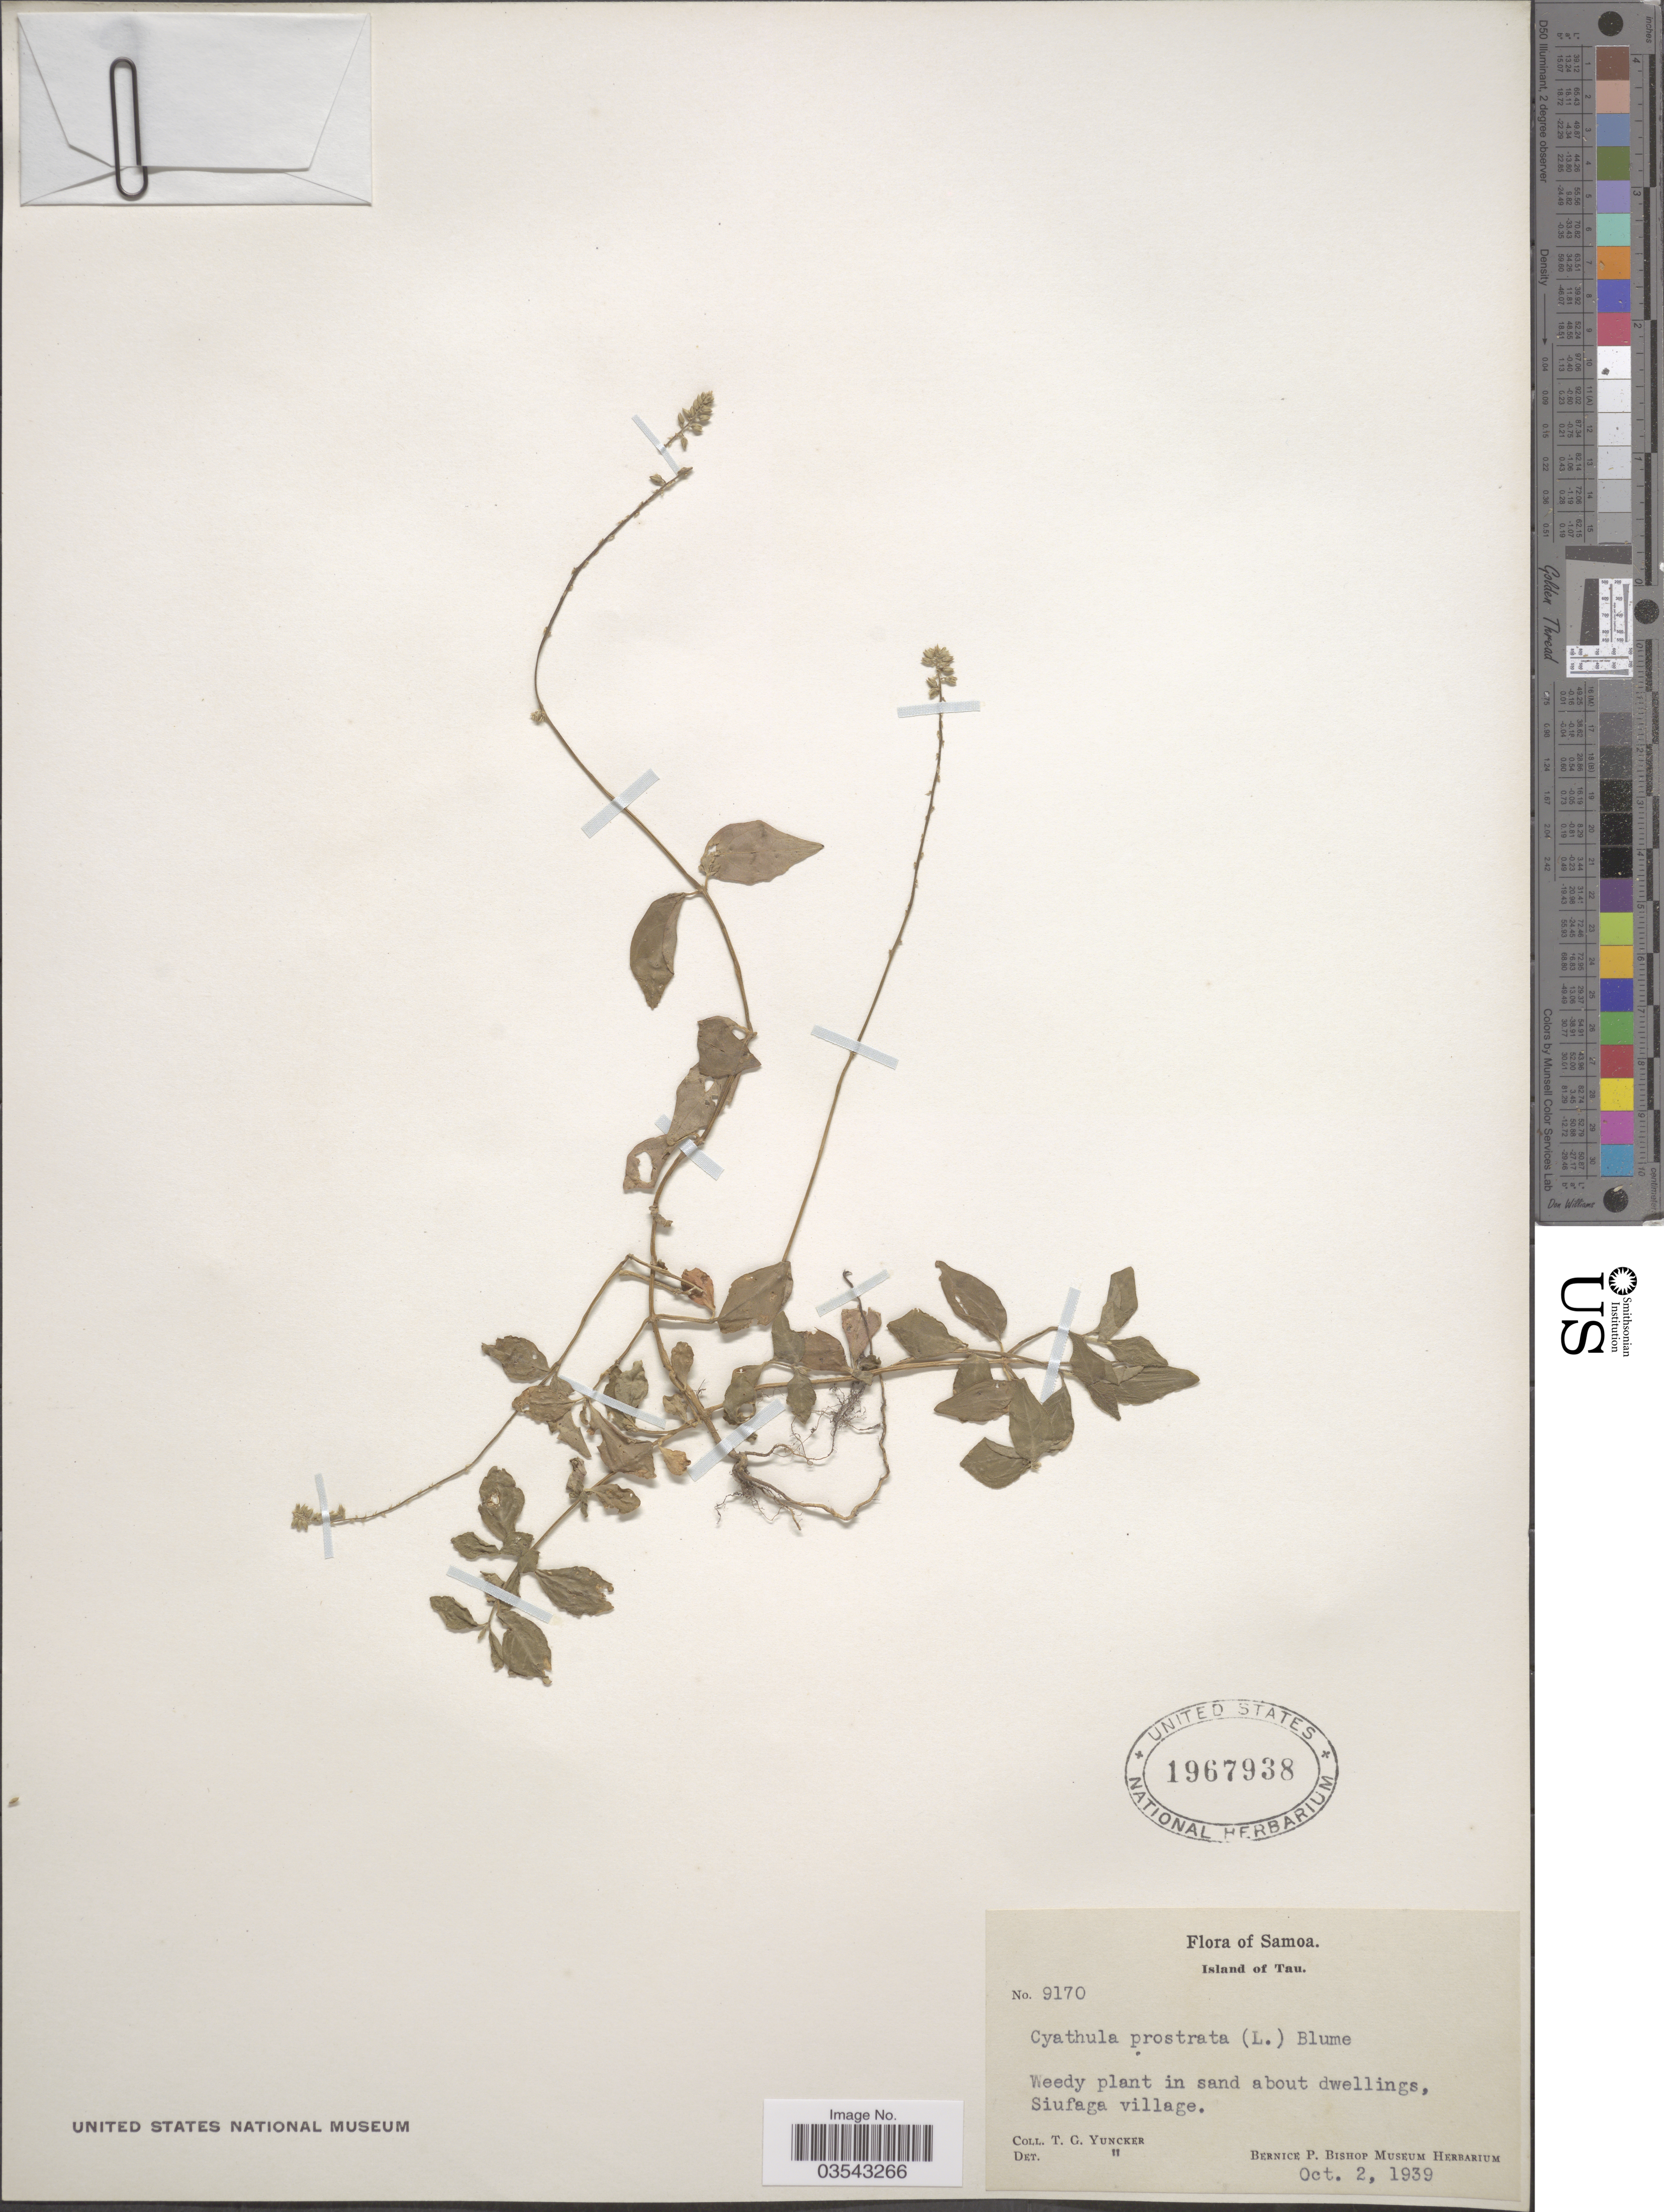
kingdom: Plantae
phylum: Tracheophyta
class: Magnoliopsida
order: Caryophyllales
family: Amaranthaceae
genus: Cyathula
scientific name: Cyathula prostrata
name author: (L.) Blume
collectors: T. G. Yuncker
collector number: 9170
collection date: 1939-10-02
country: American Samoa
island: Tau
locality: Samoa. Island of Tau. Siufaga village.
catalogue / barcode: US 1967938